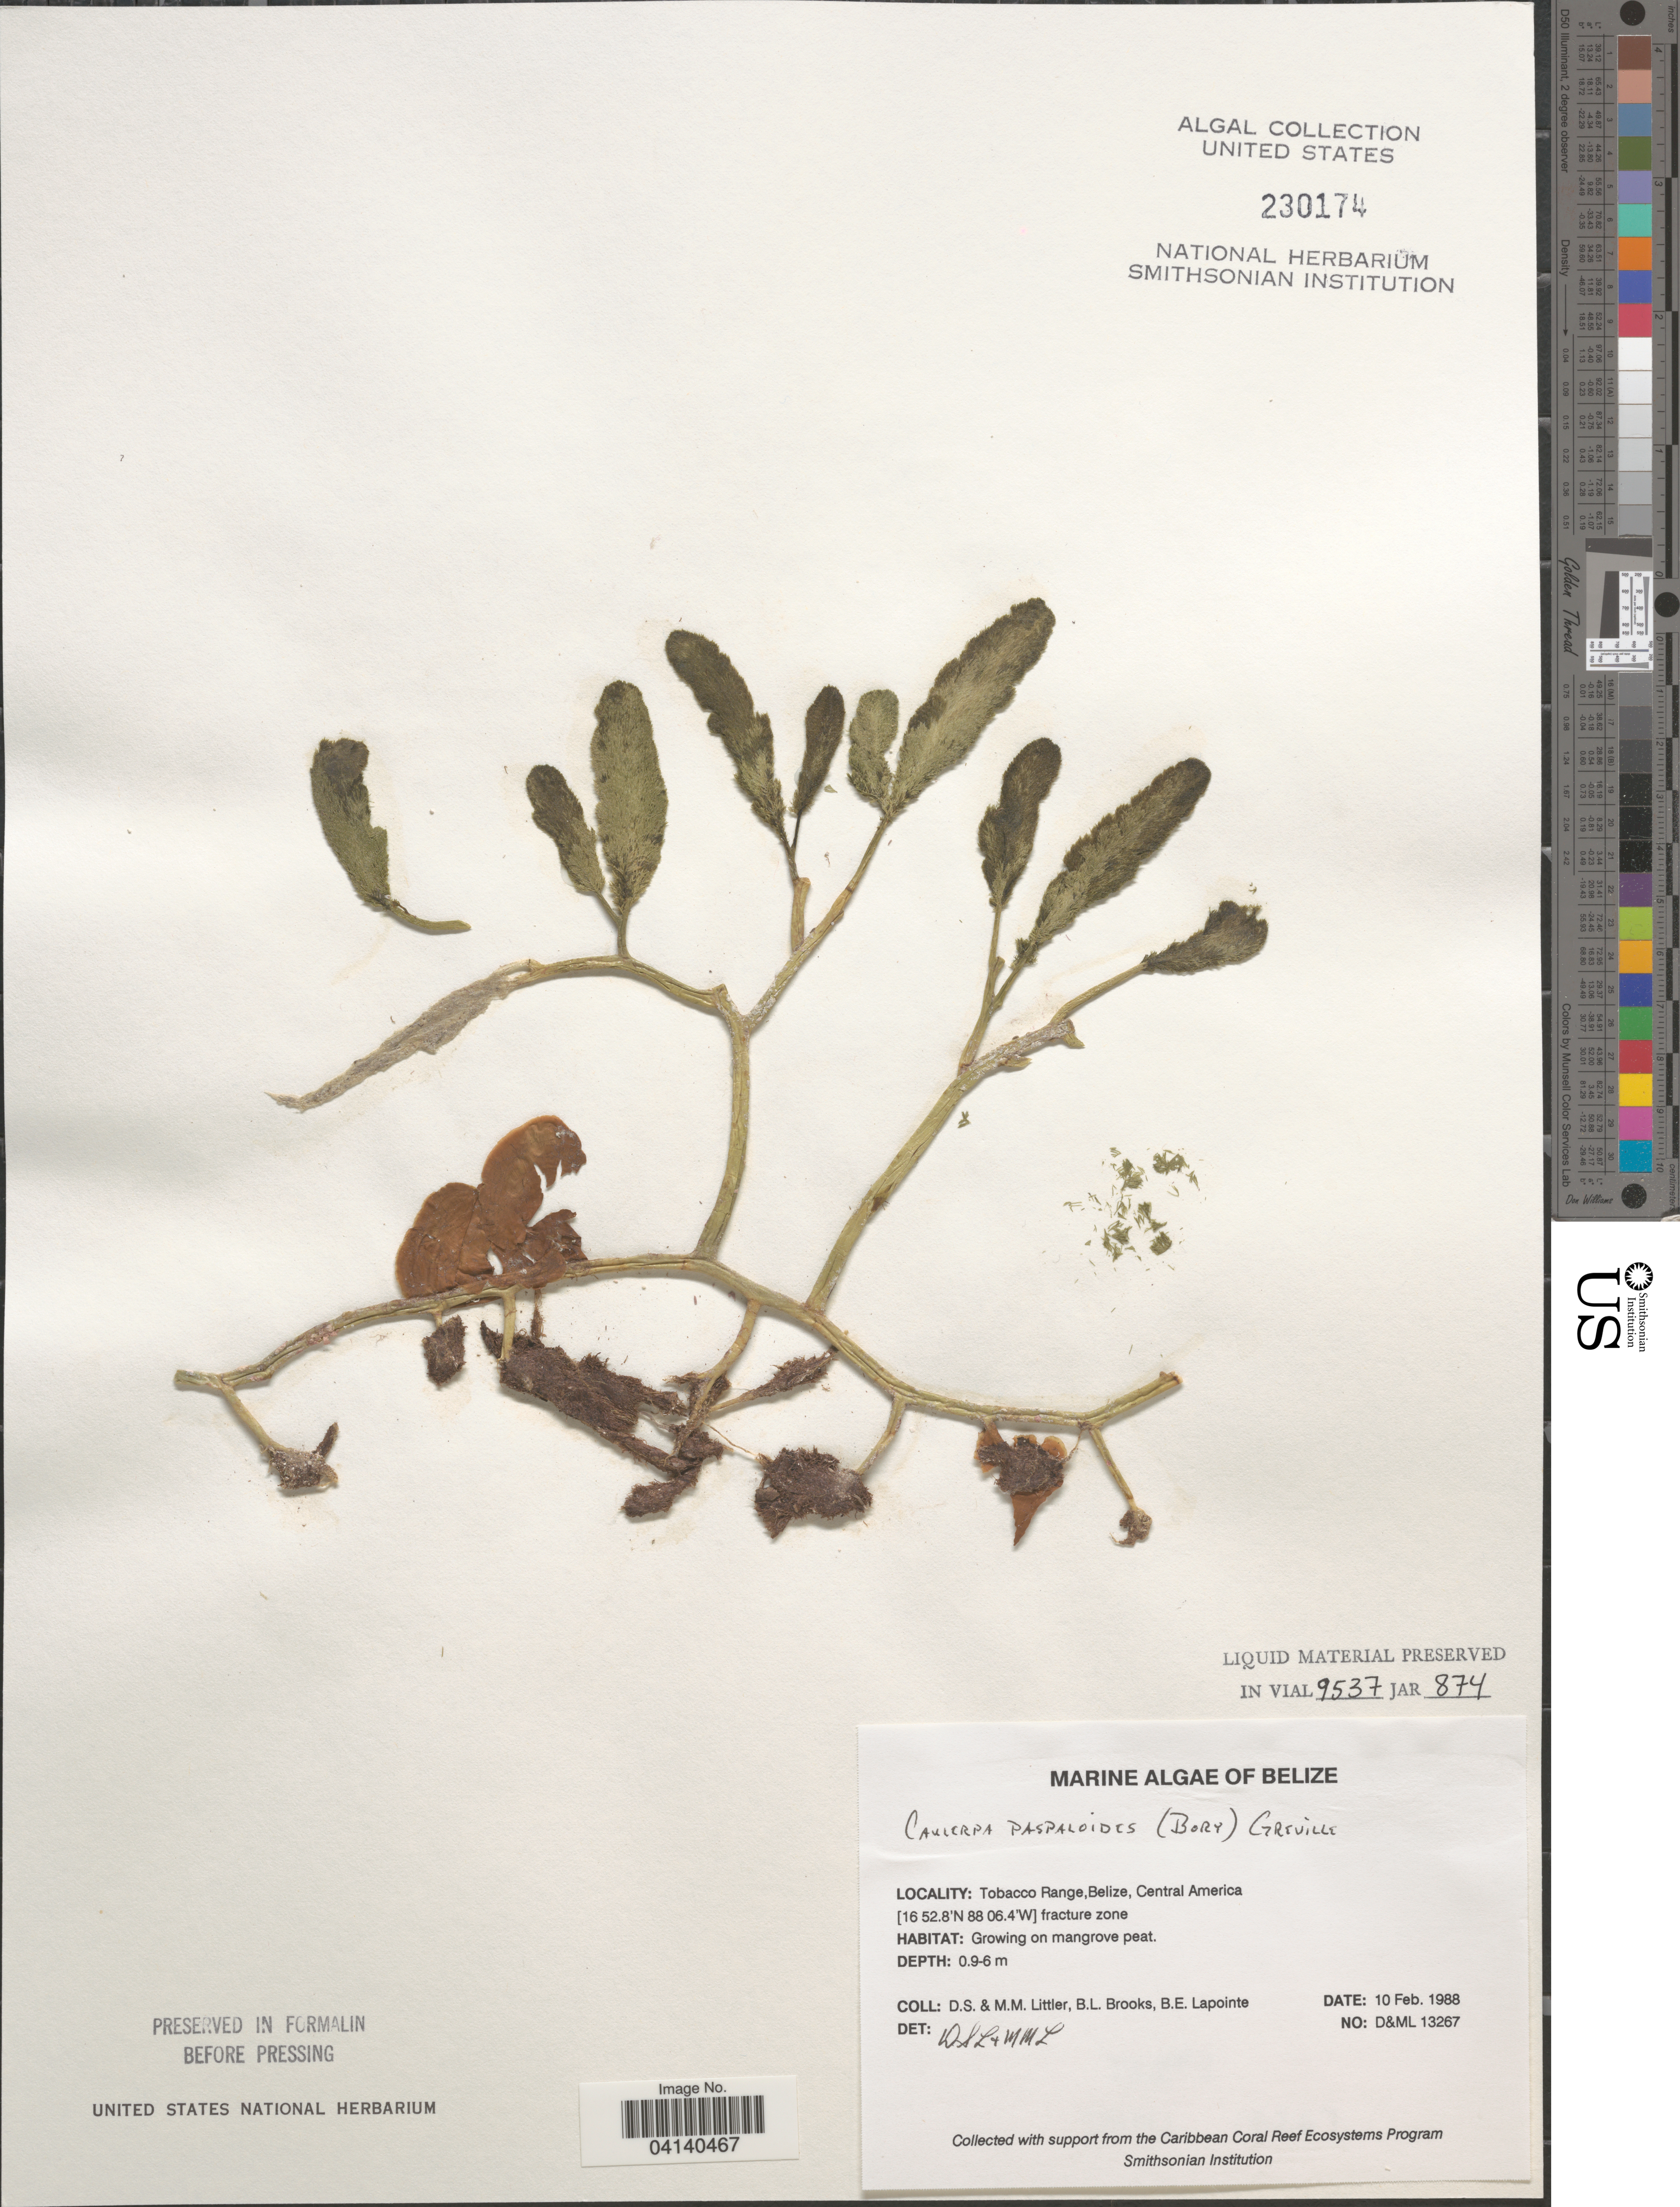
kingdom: Plantae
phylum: Chlorophyta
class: Ulvophyceae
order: Bryopsidales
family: Caulerpaceae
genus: Caulerpa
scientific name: Caulerpa paspaloides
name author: (Bory) Grev.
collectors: D. S. Littler, B. Brooks & B. Lapointe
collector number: D&ML13267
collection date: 1988-02-10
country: Belize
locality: Tobacco Range.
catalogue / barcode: US 230174